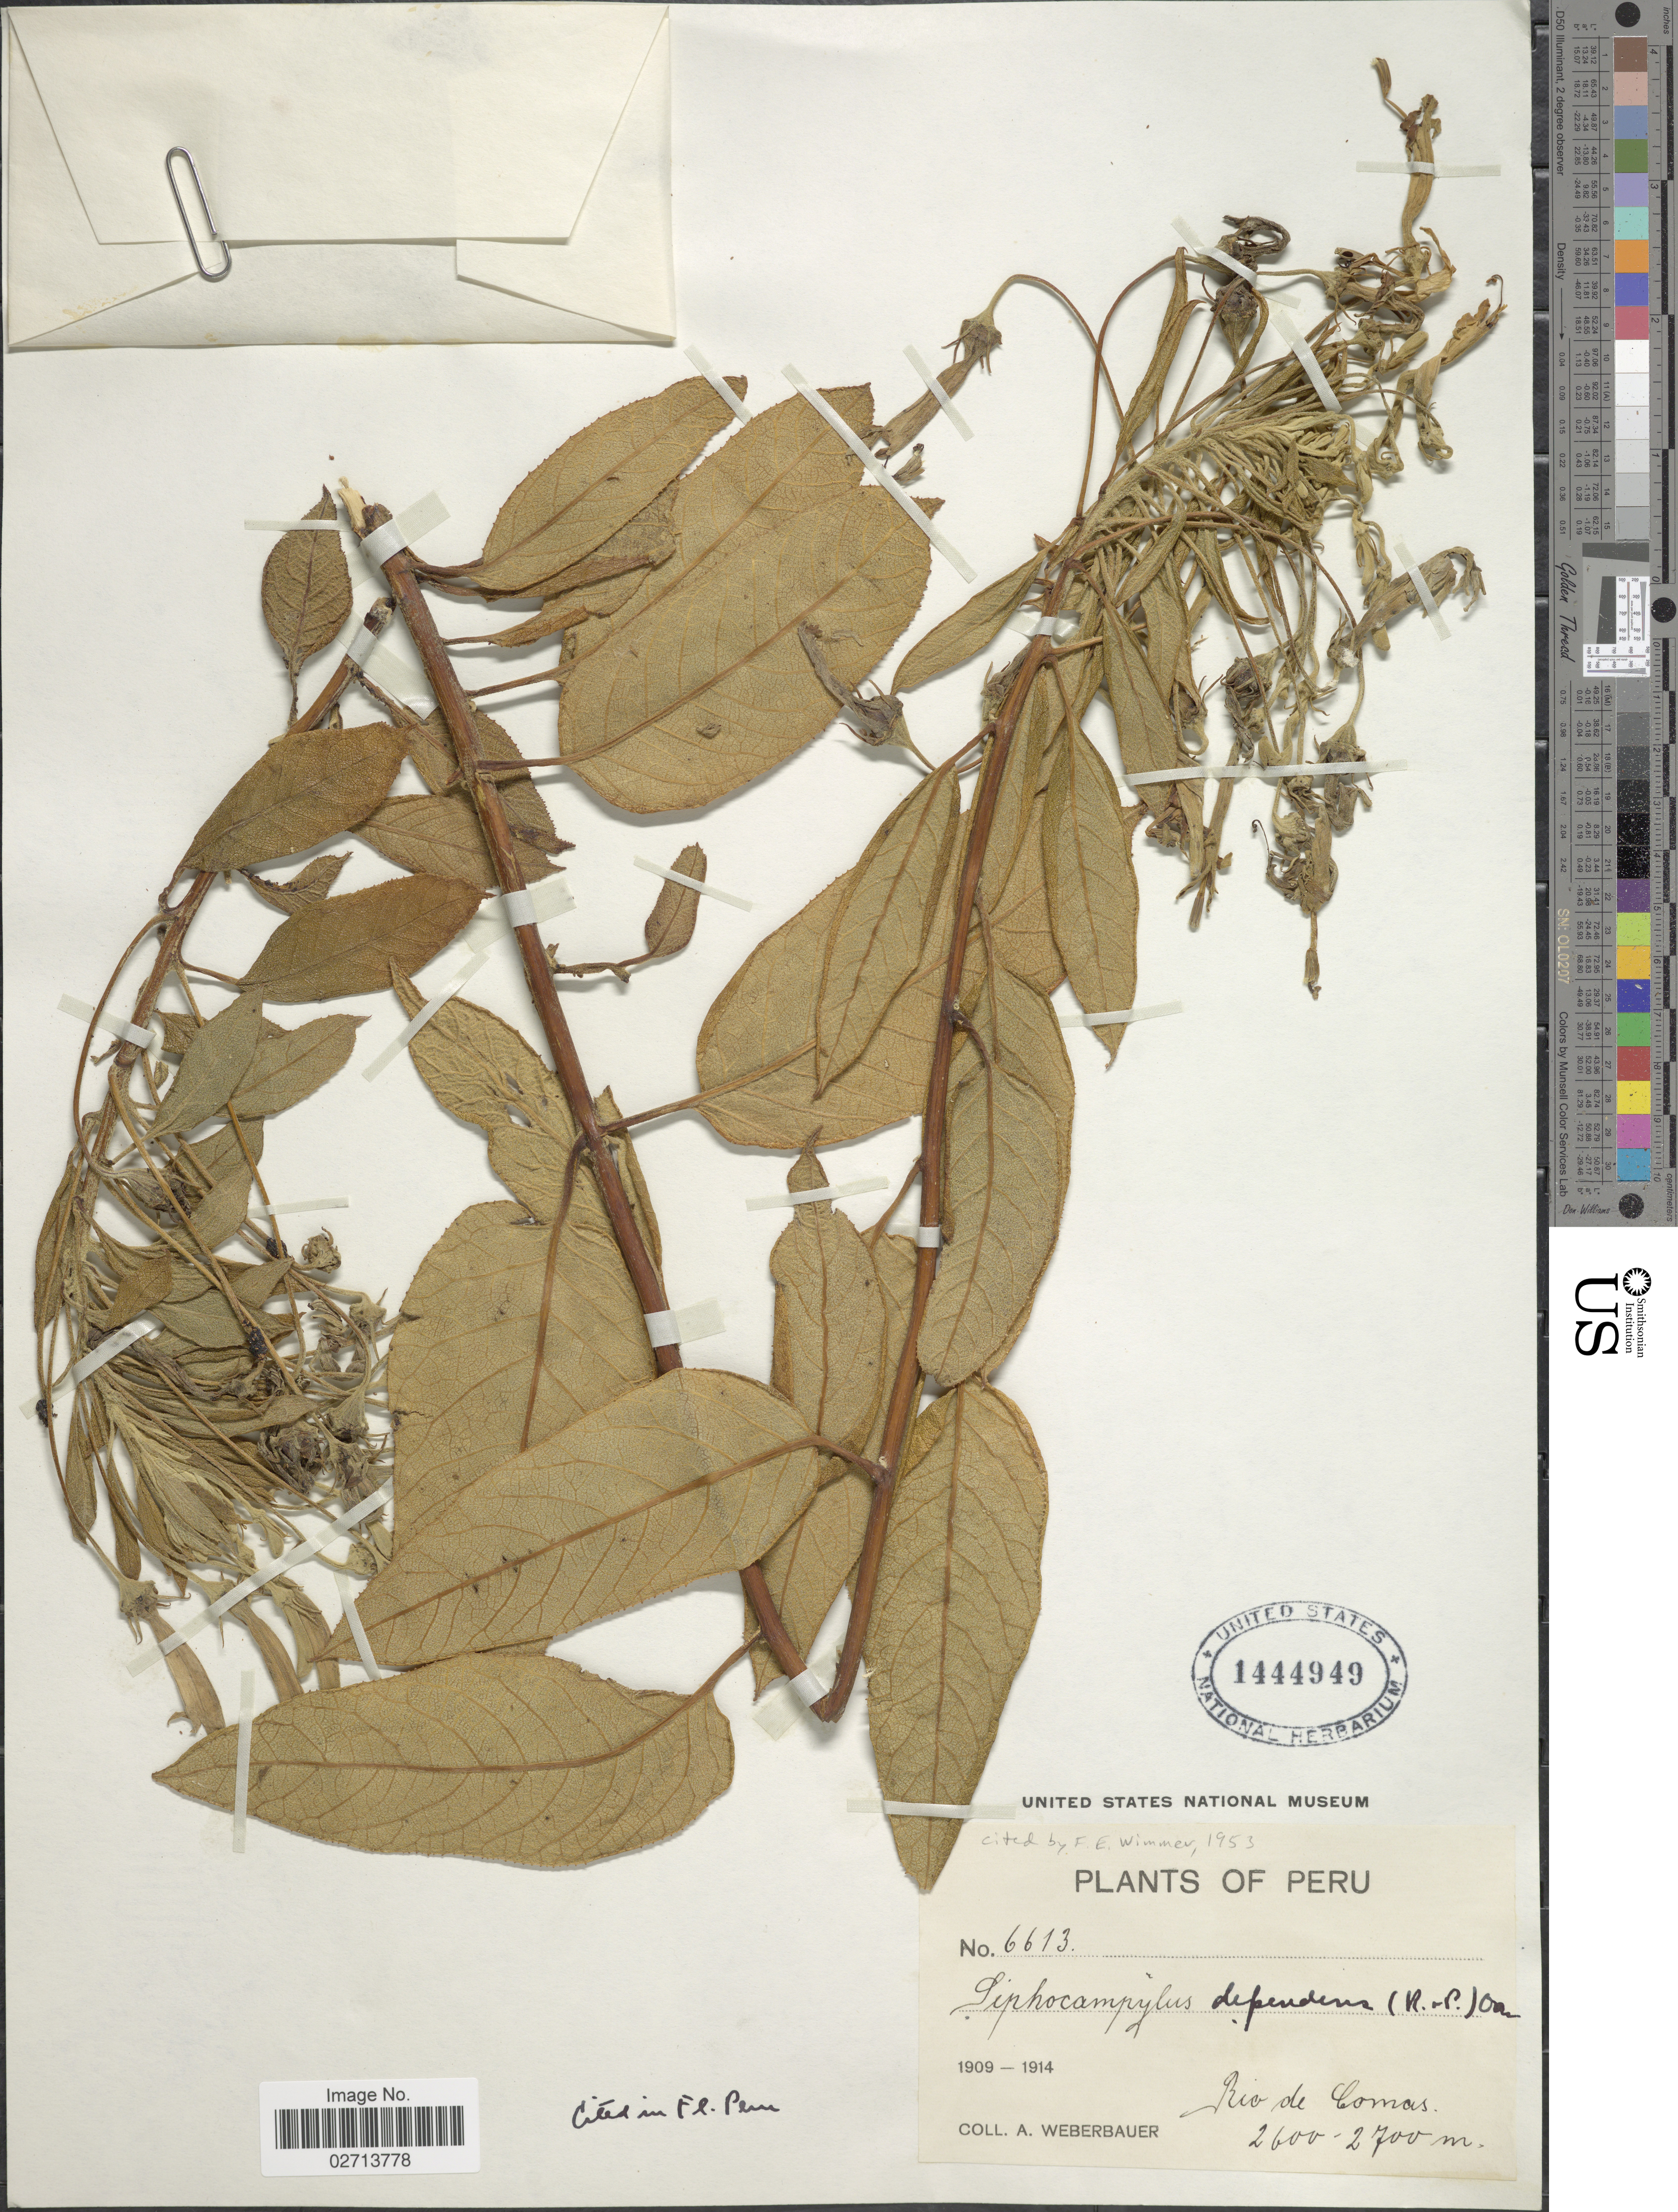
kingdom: Plantae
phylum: Tracheophyta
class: Magnoliopsida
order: Asterales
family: Campanulaceae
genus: Siphocampylus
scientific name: Siphocampylus dependens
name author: G. Don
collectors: A. Weberbauer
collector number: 6613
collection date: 1909/1914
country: Peru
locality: Rio de Comas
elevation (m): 2600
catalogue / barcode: US 1444949